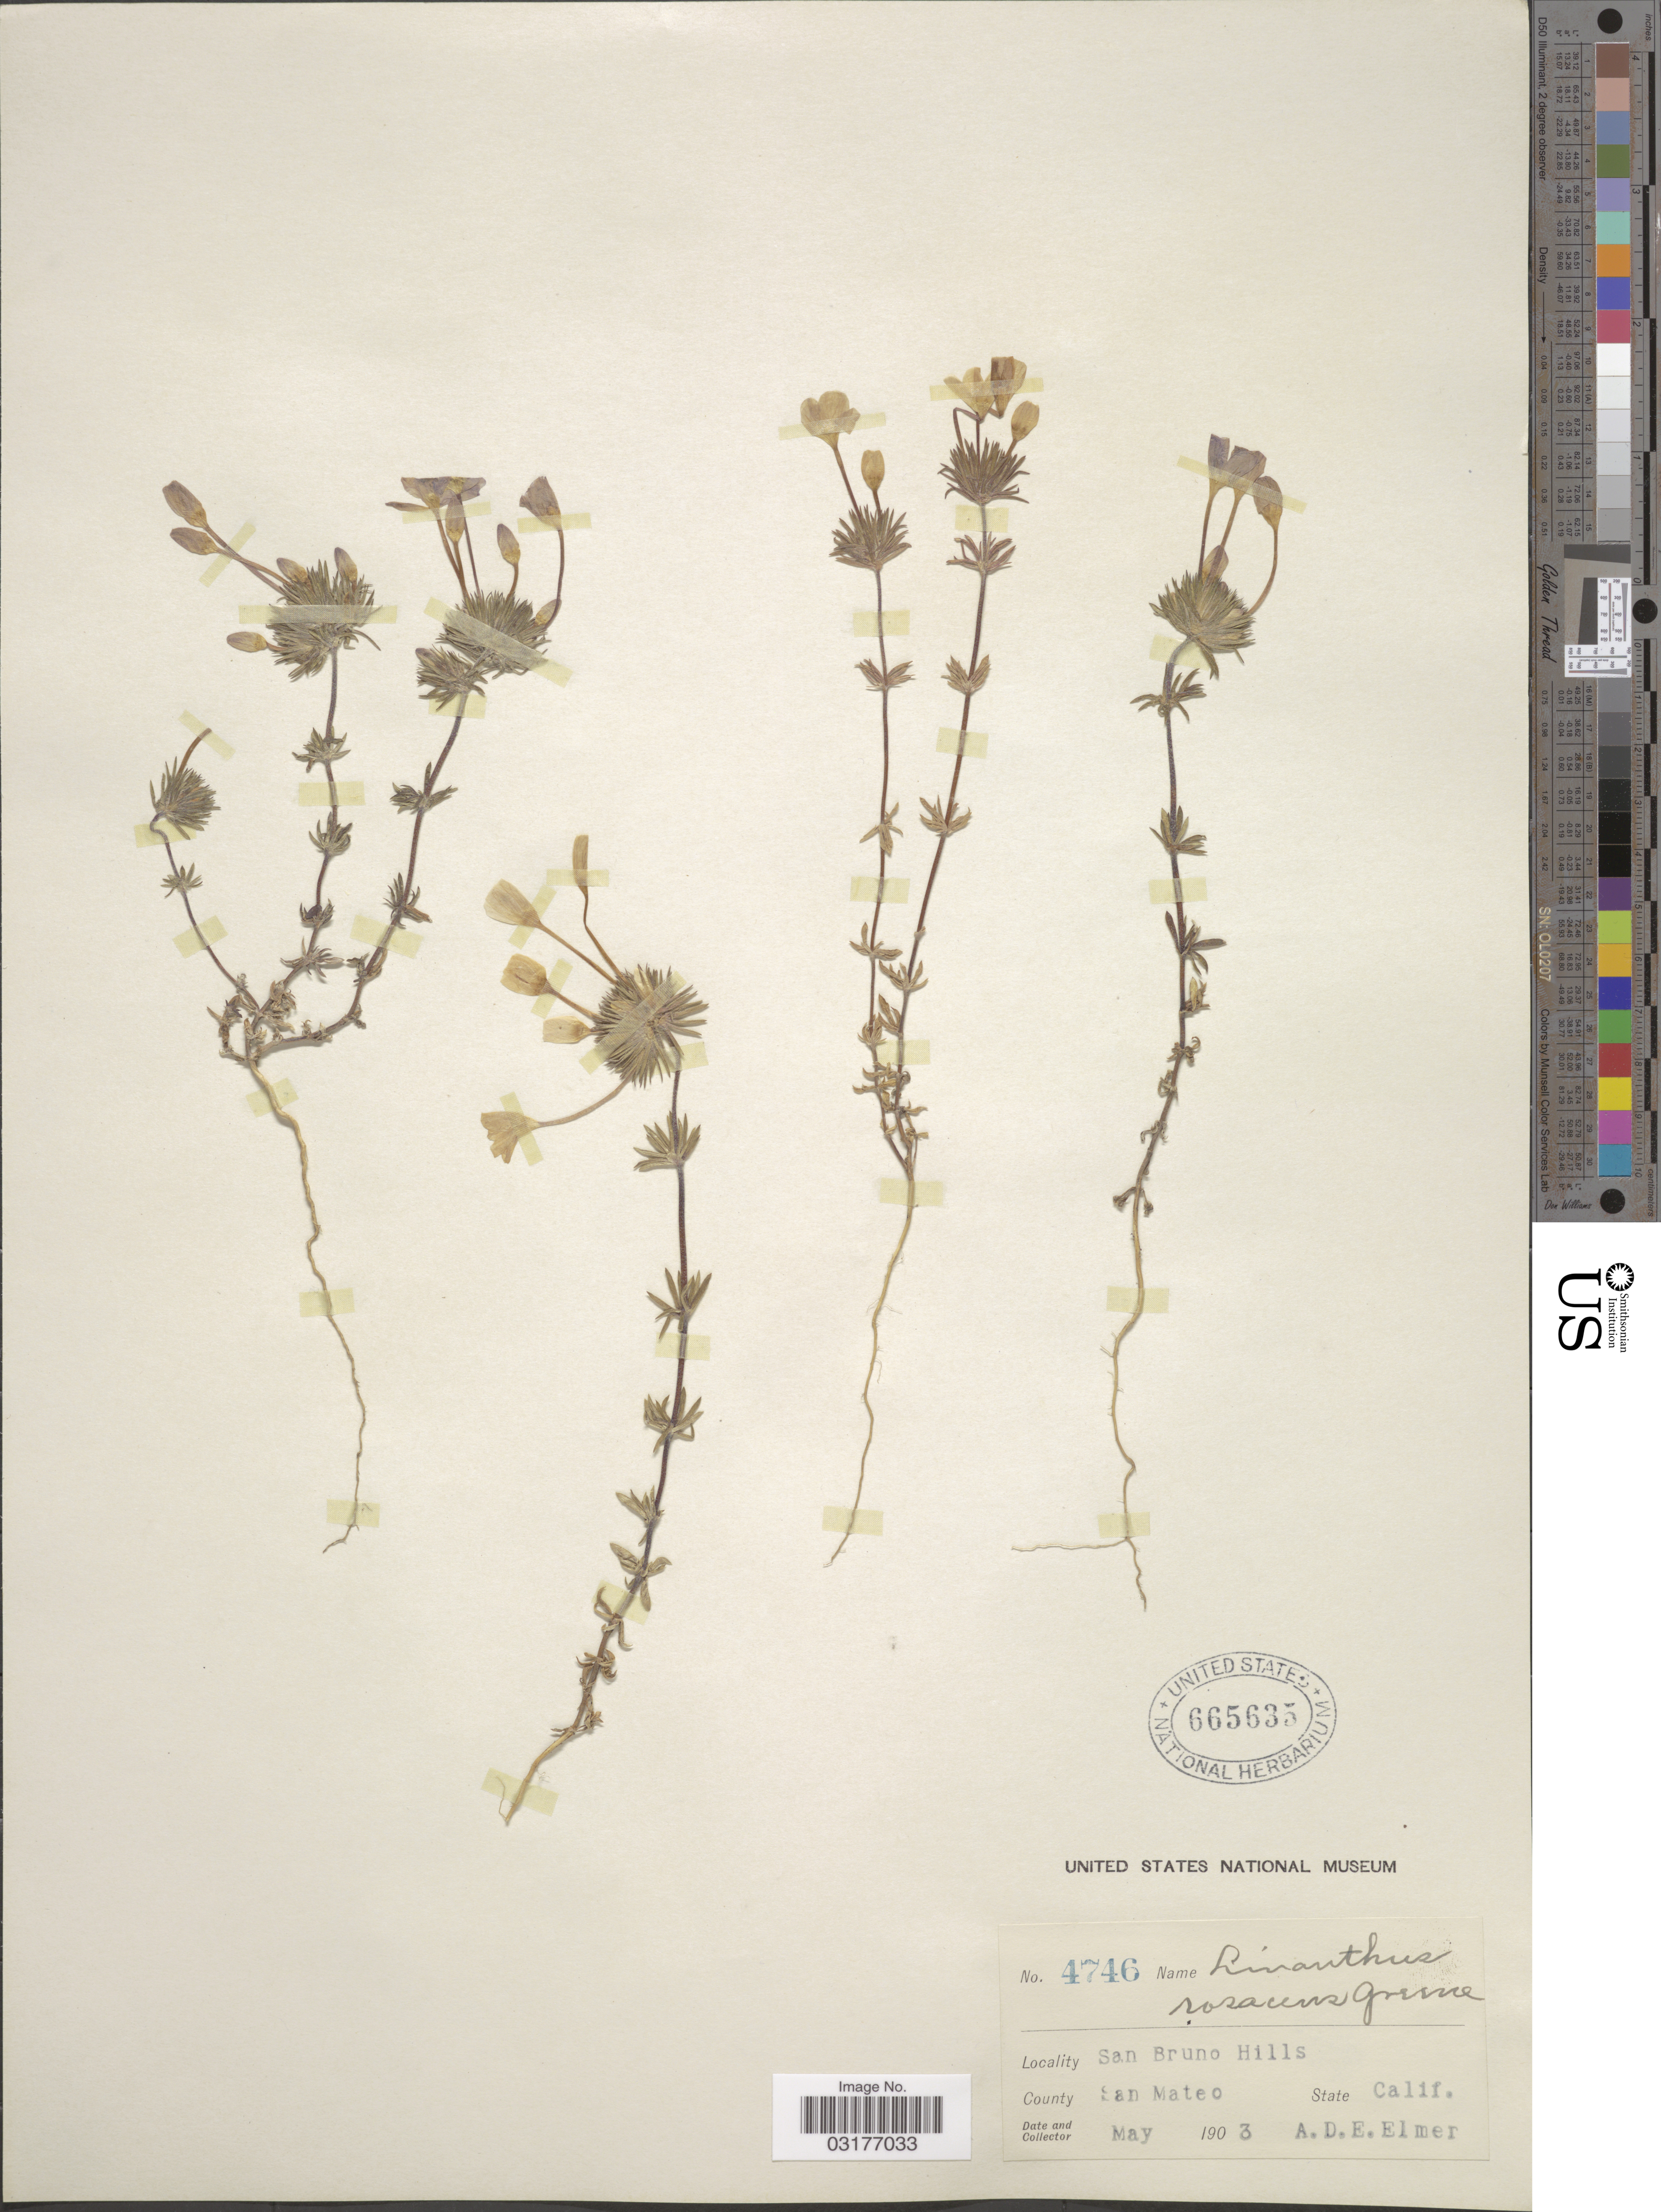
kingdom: Plantae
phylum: Tracheophyta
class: Magnoliopsida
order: Ericales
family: Polemoniaceae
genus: Leptosiphon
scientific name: Leptosiphon androsaceus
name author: Benth.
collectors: A. D. E. Elmer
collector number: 4746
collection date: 1903-05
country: United States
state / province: California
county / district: San Mateo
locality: San Bruno Hills. County San Mateo.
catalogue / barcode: US 665635